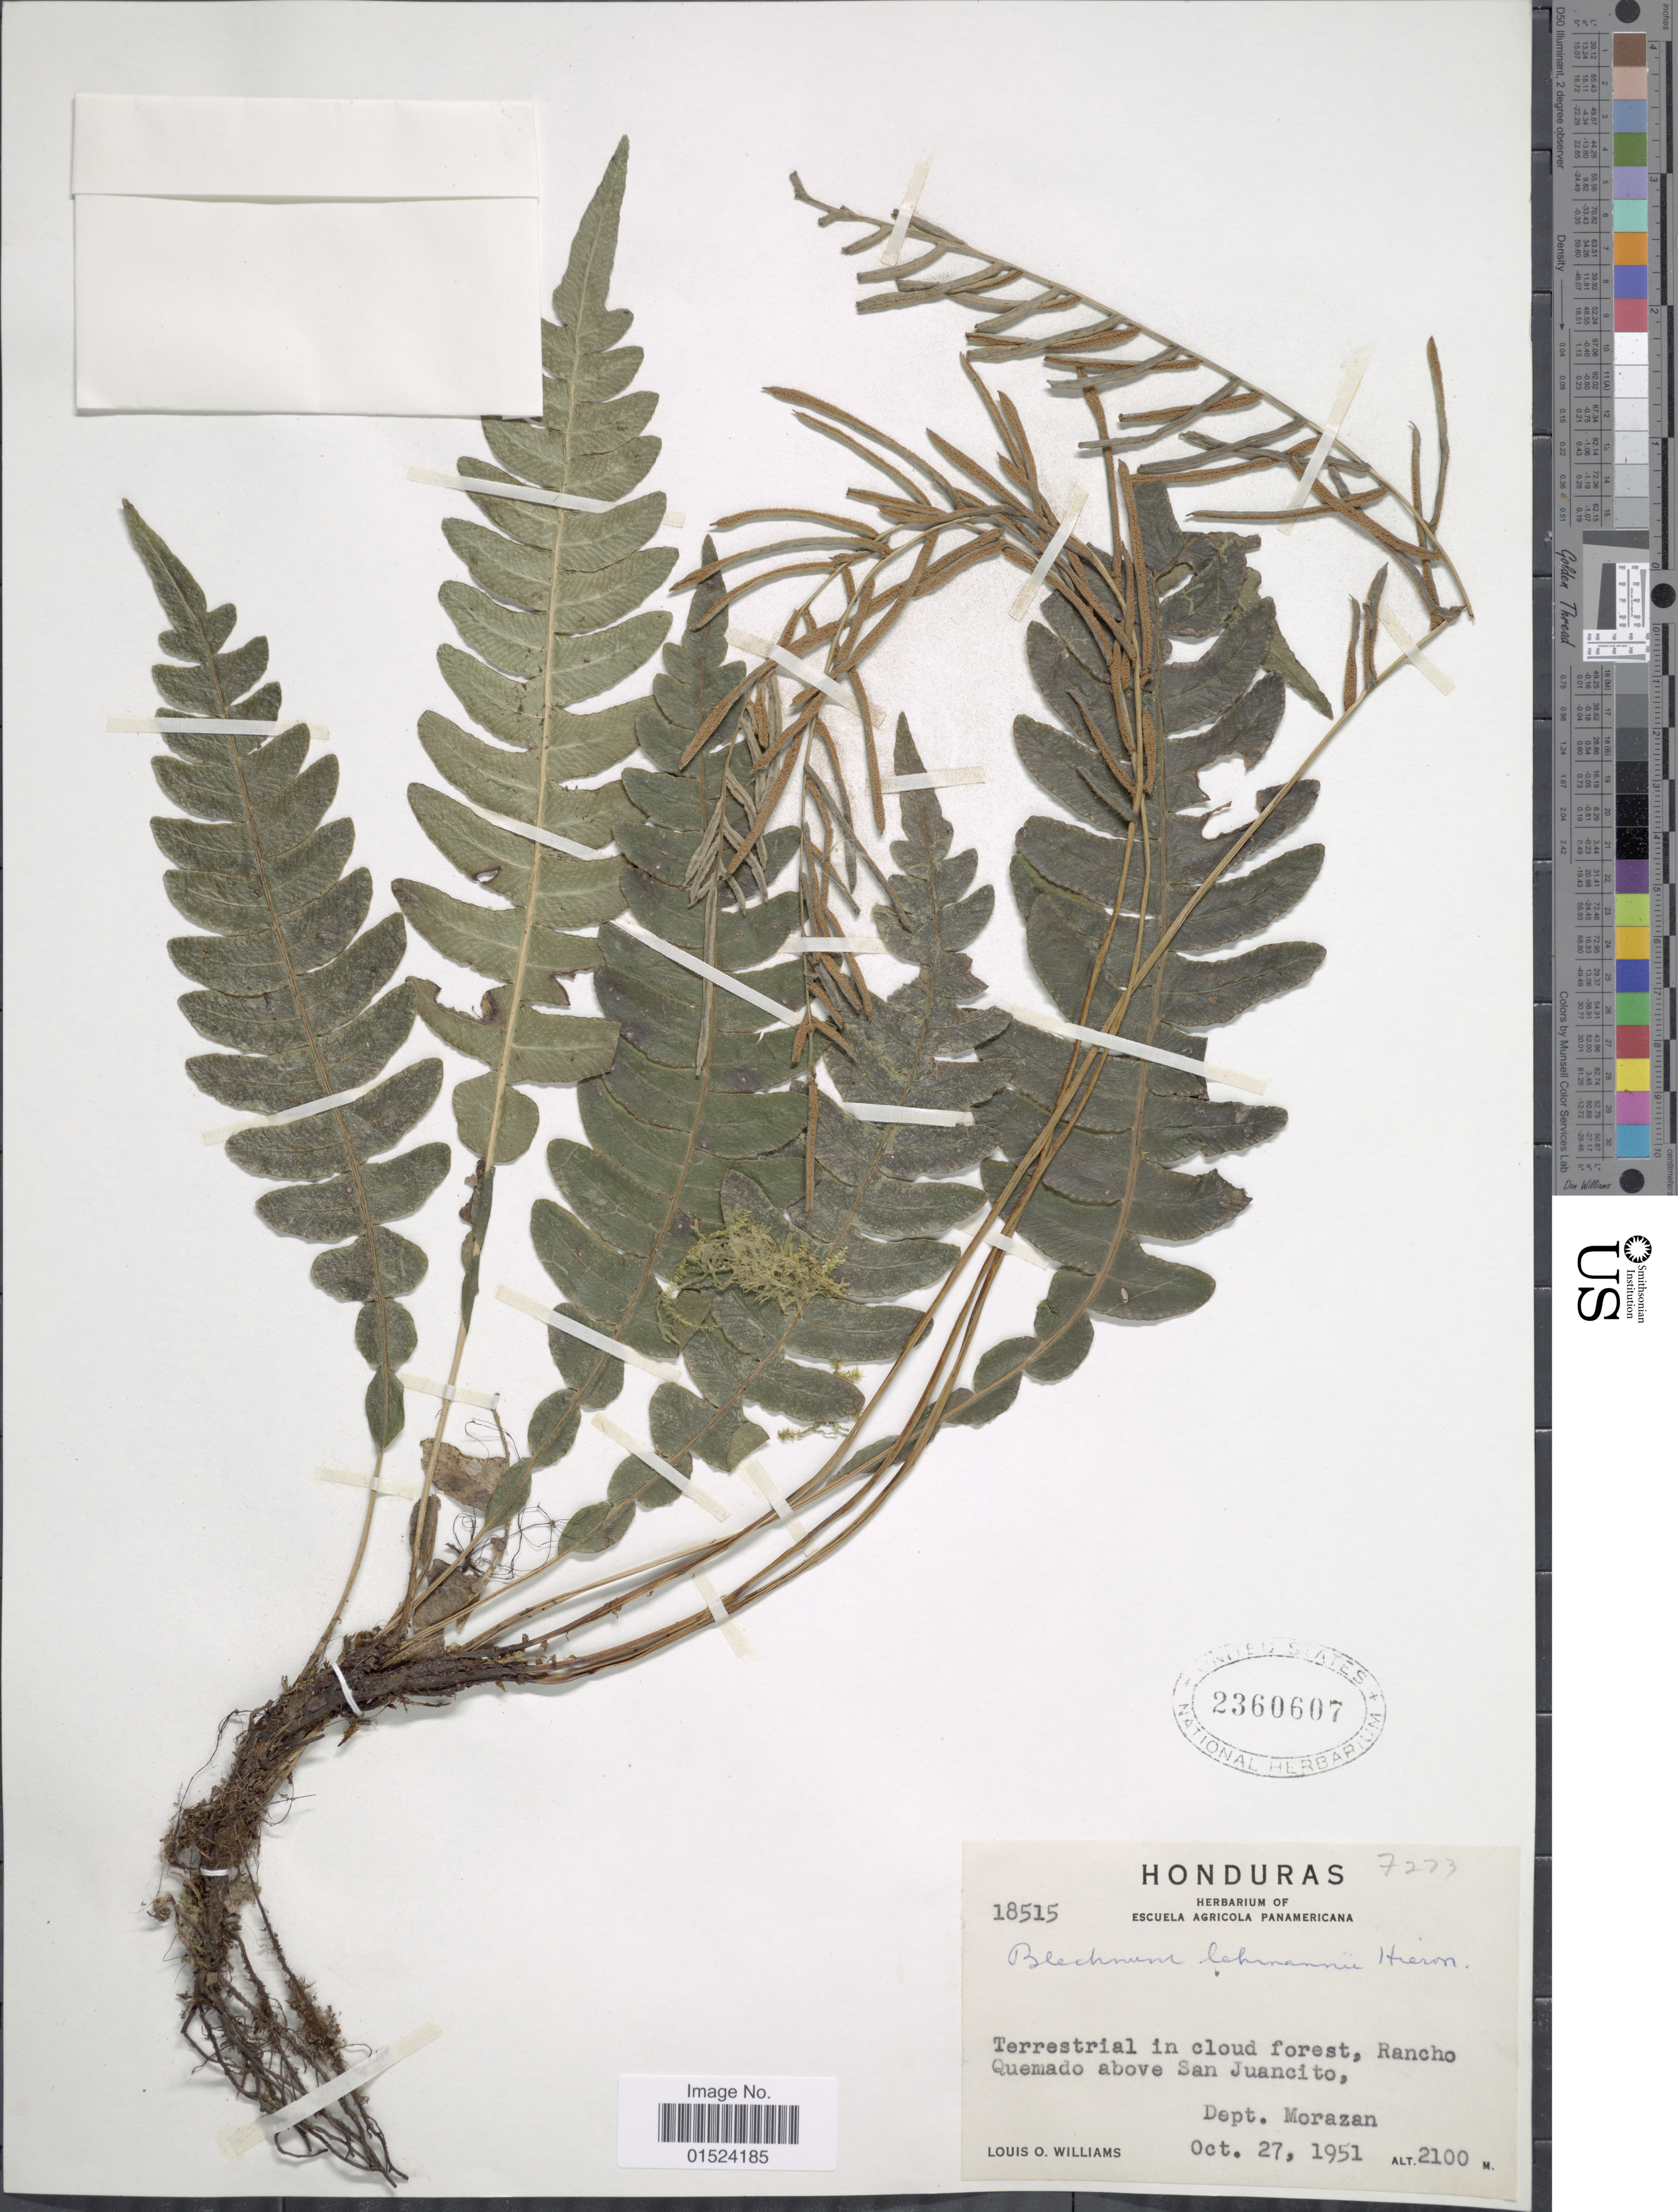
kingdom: Plantae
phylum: Tracheophyta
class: Polypodiopsida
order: Polypodiales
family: Blechnaceae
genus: Blechnum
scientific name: Blechnum l'herminieri subsp. l'herminieri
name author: (Bory) C. Chr.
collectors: L. O. Williams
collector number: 18515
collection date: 1951-10-27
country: Honduras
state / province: Fco. Morazán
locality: Rancho Quemado above San Juancito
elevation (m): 2100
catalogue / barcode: US 2360607